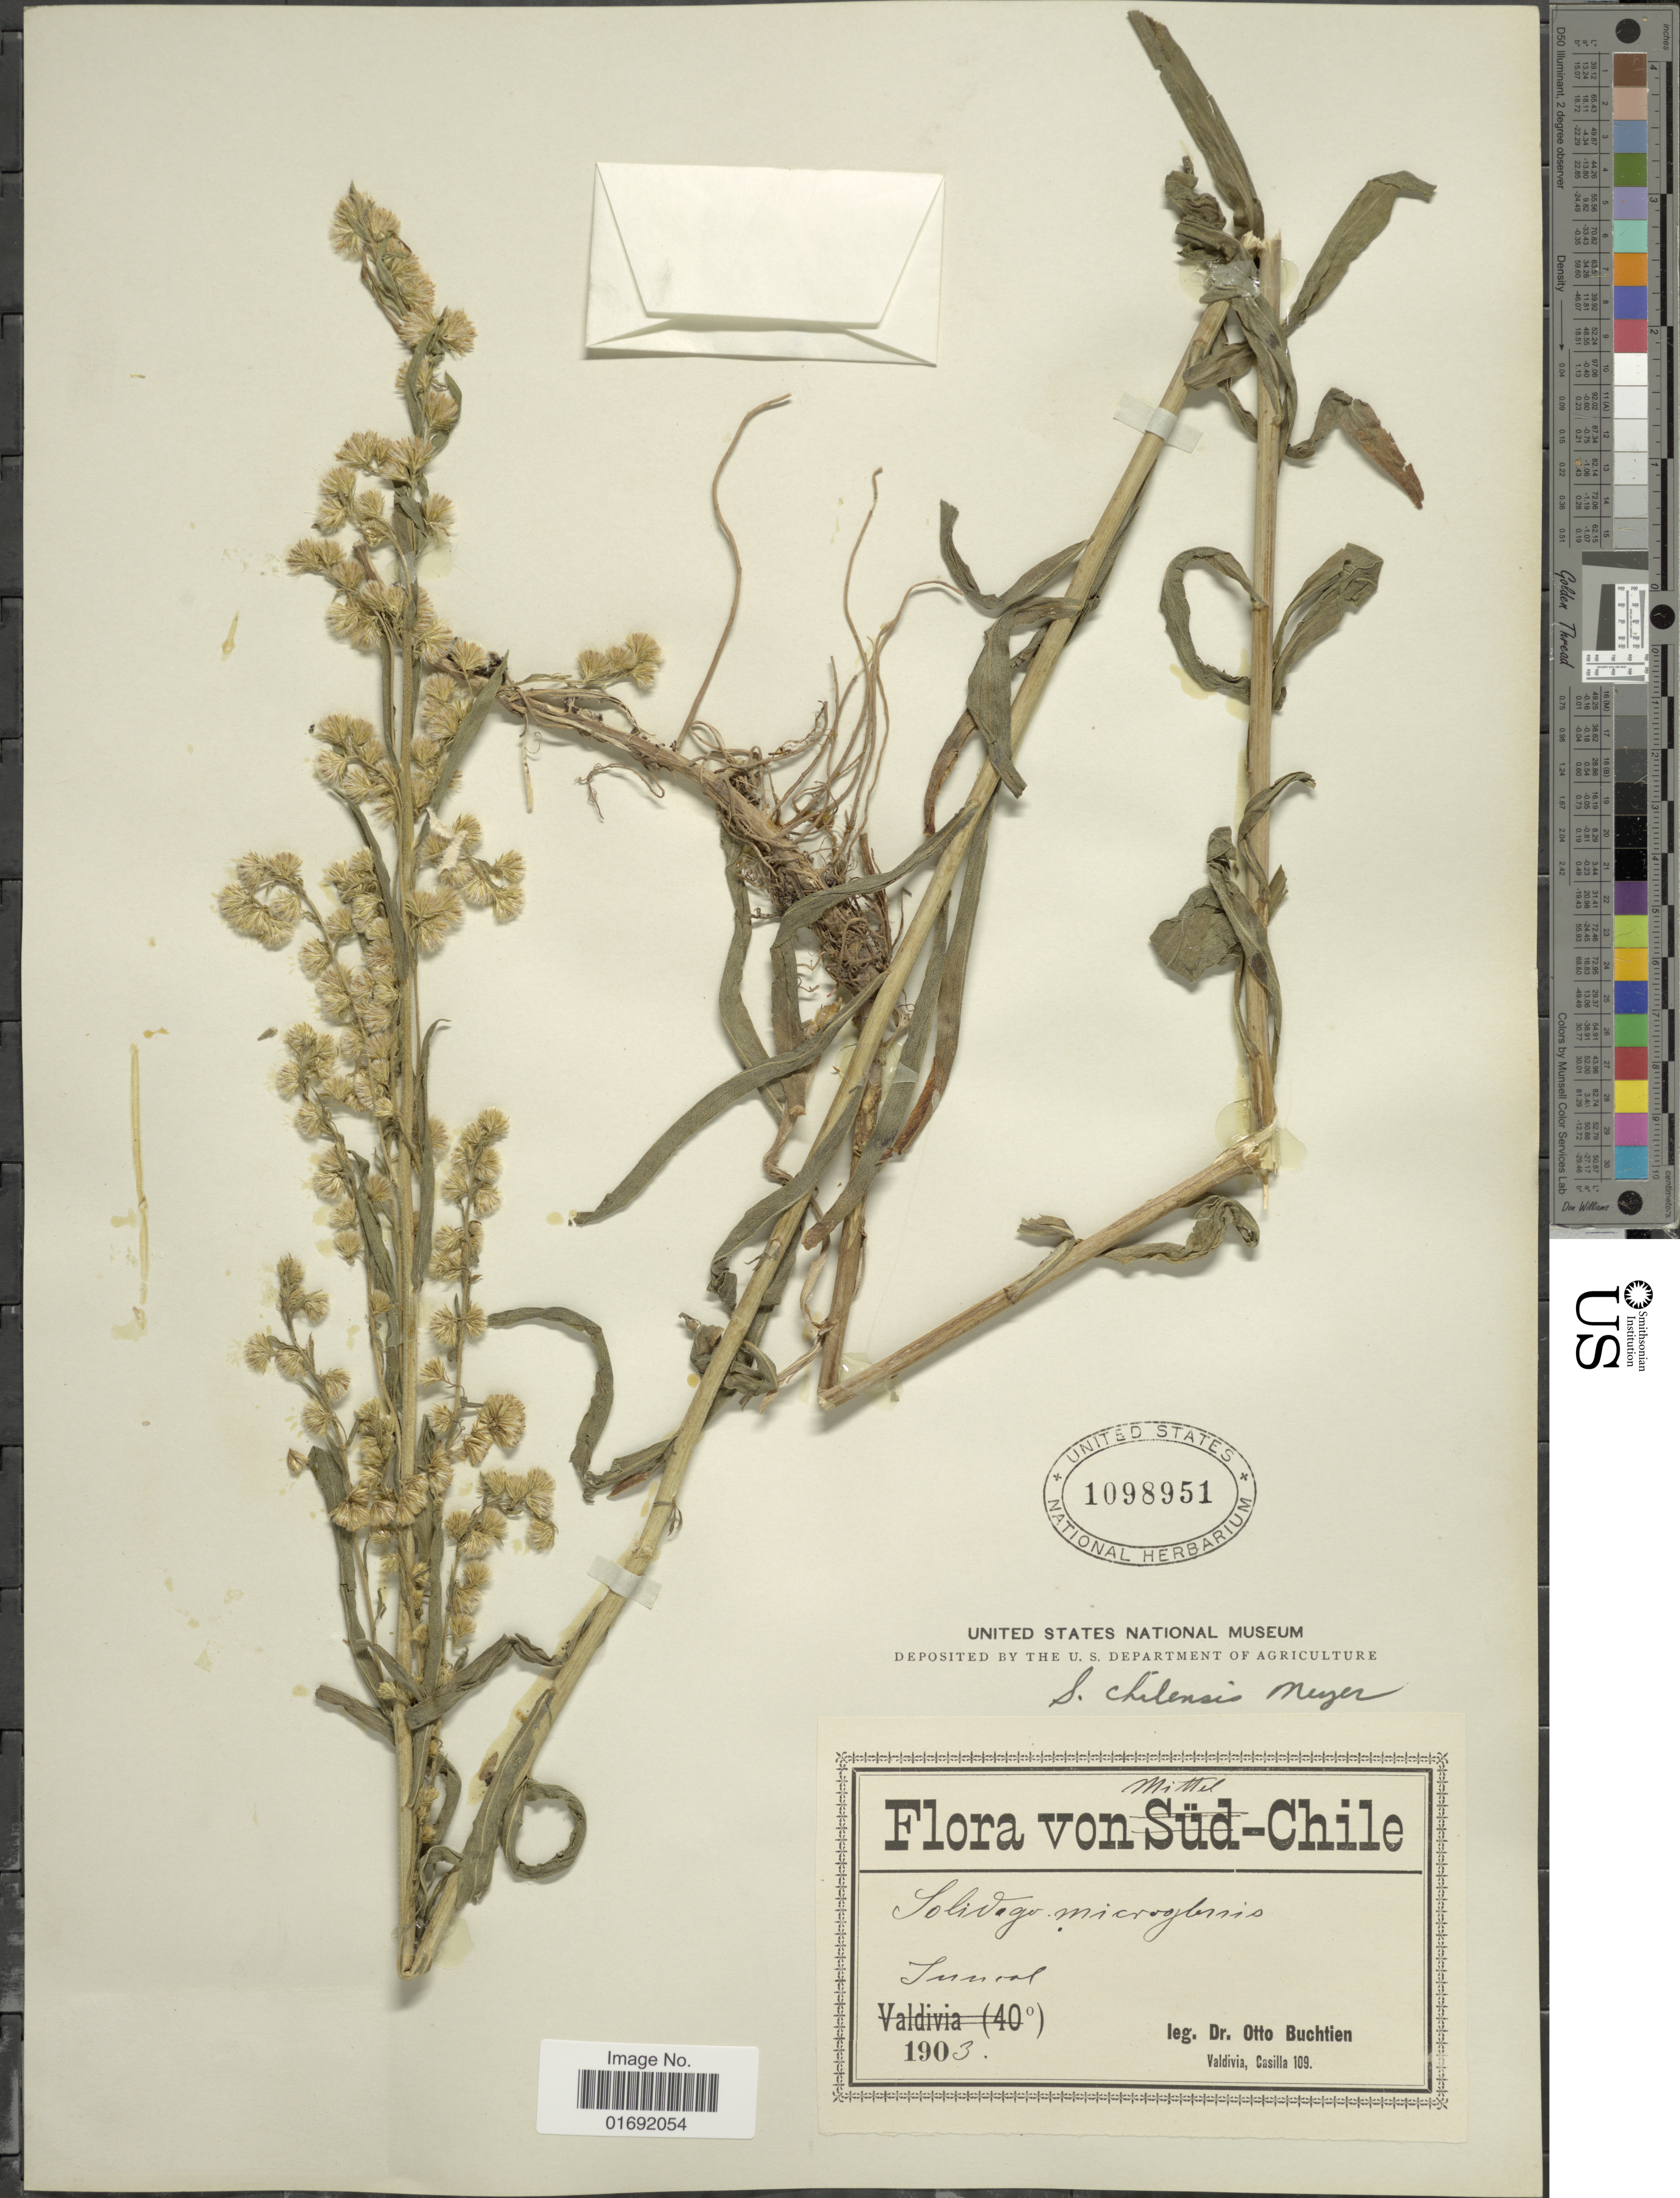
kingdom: Plantae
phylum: Tracheophyta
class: Magnoliopsida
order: Asterales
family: Asteraceae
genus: Solidago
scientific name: Solidago chilensis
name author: Meyen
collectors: O. Buchtien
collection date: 1903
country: Chile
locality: Mittel, Juncol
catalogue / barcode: US 1098951